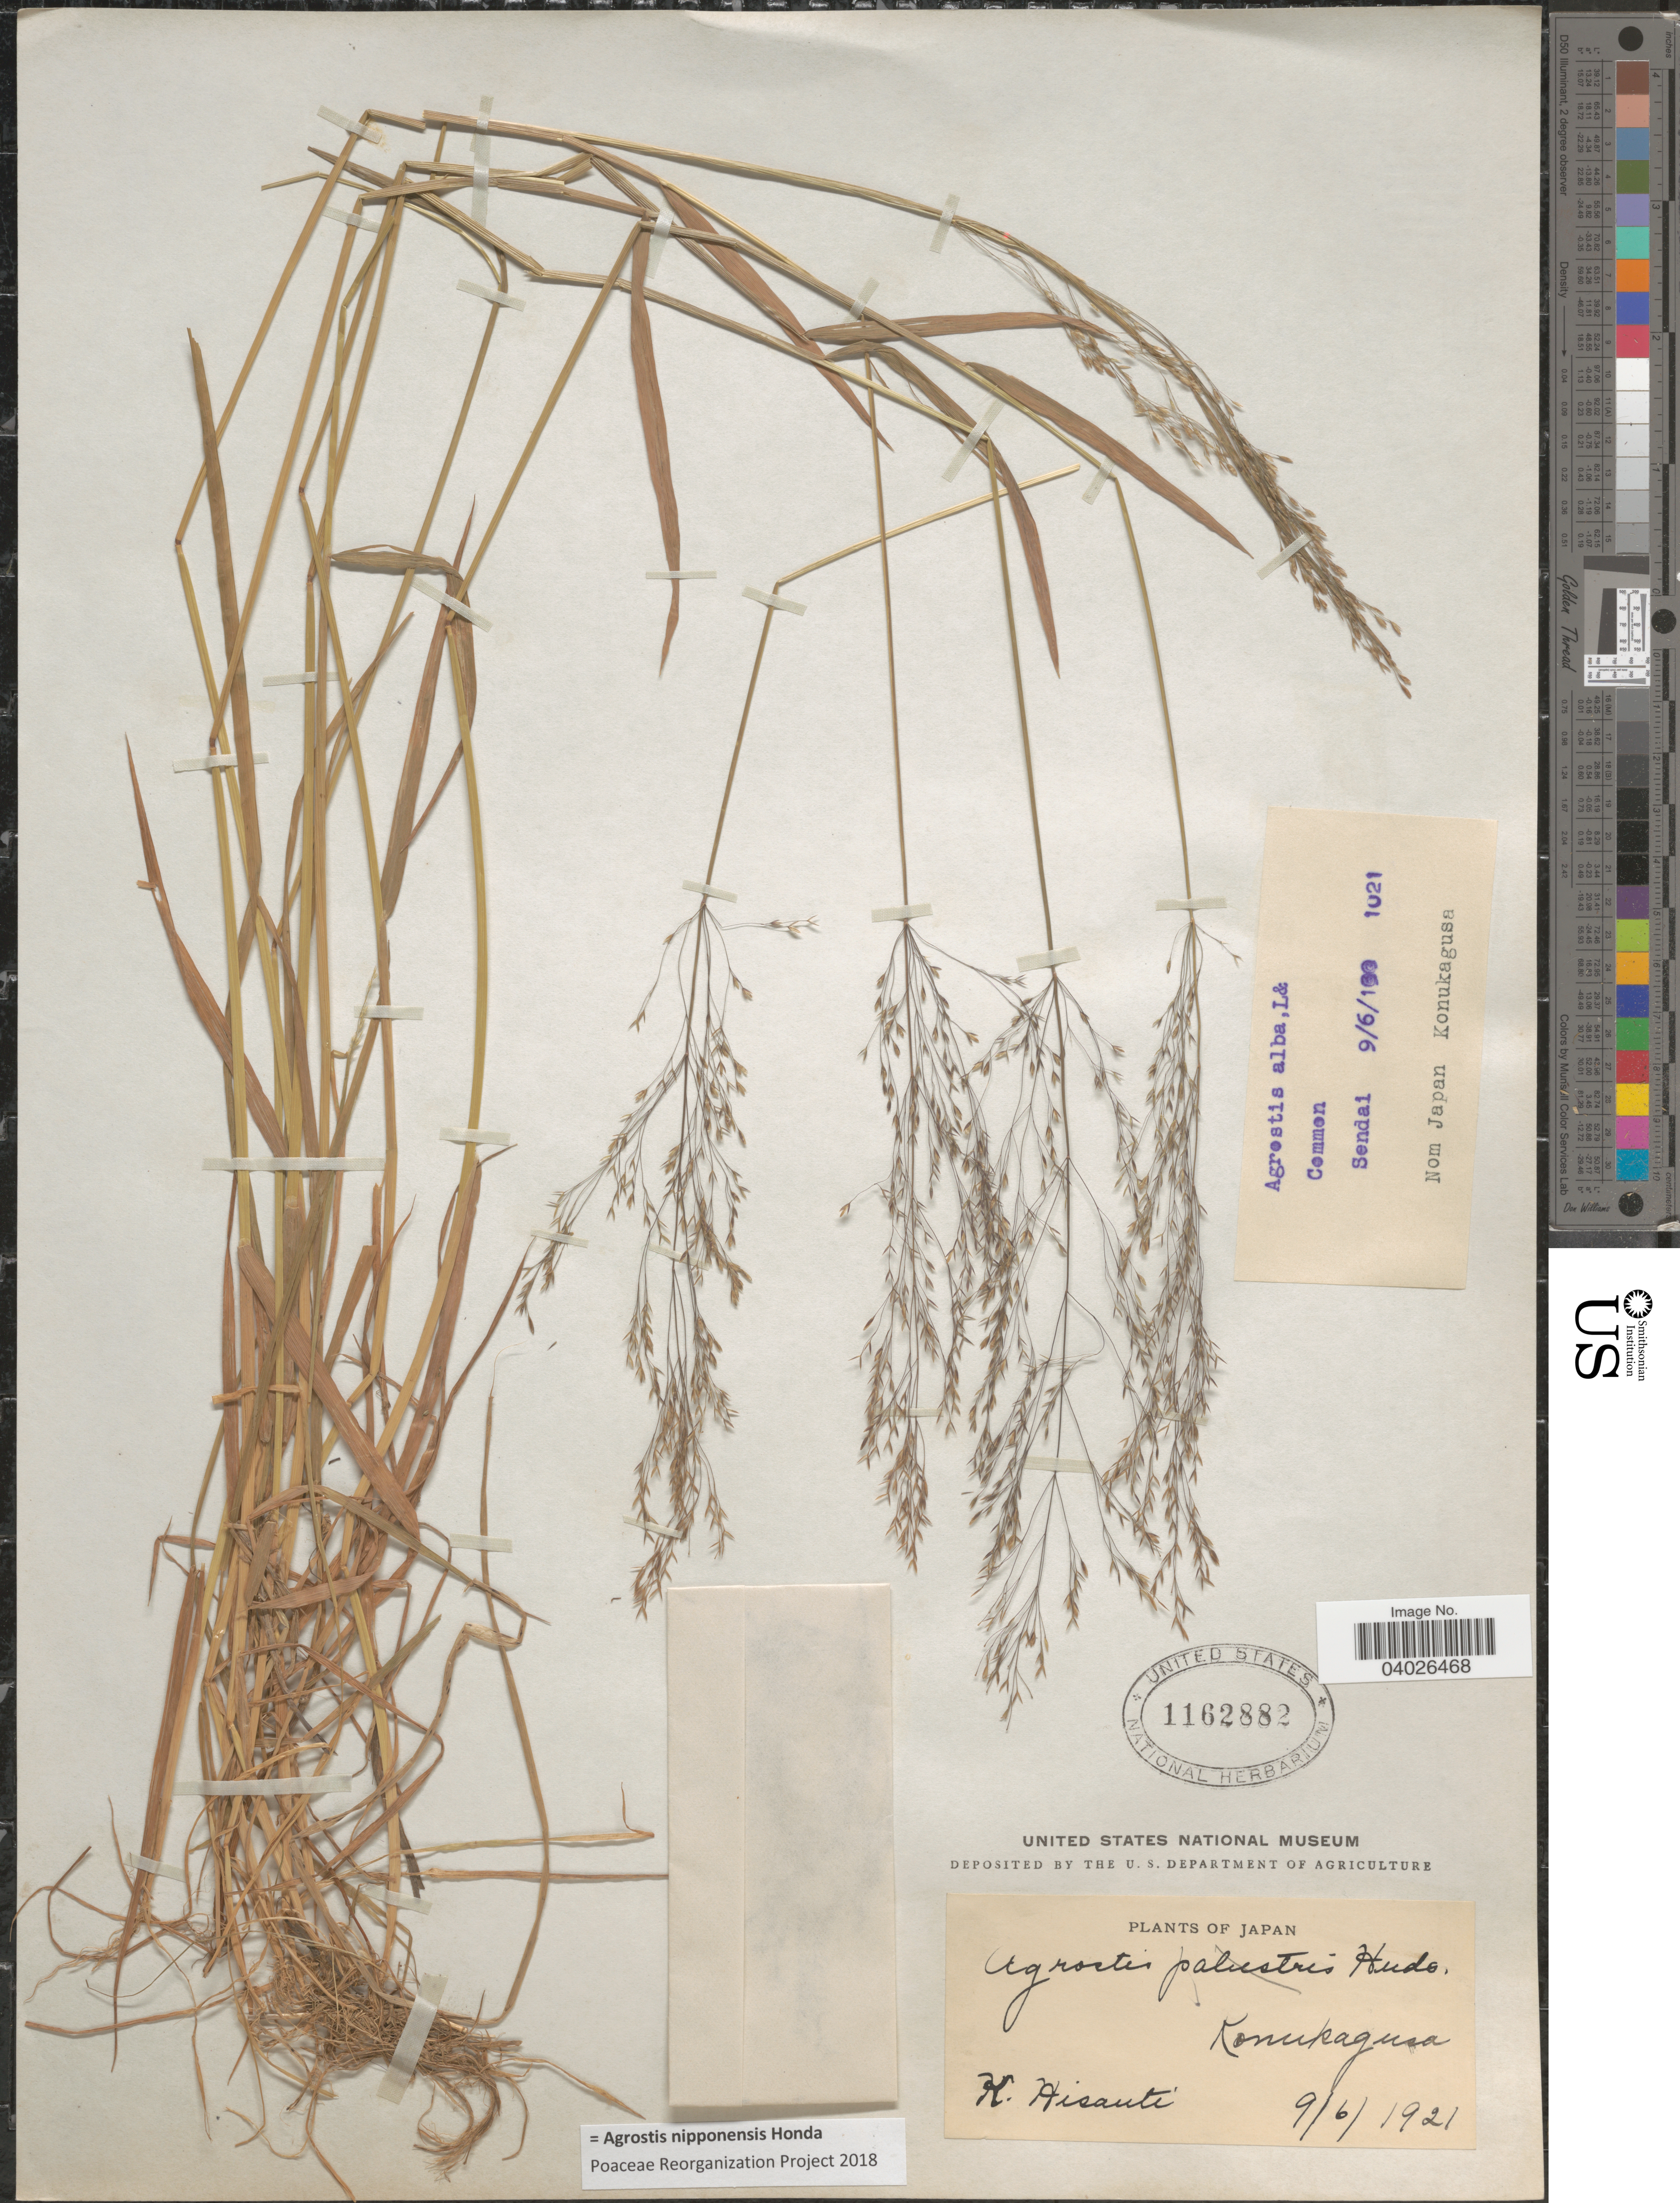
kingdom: Plantae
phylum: Tracheophyta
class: Liliopsida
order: Poales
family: Poaceae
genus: Agrostis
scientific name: Agrostis nipponensis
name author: Honda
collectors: K. Hisauti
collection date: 1921-06-09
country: Japan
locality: Konukagusa.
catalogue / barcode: US 1162882